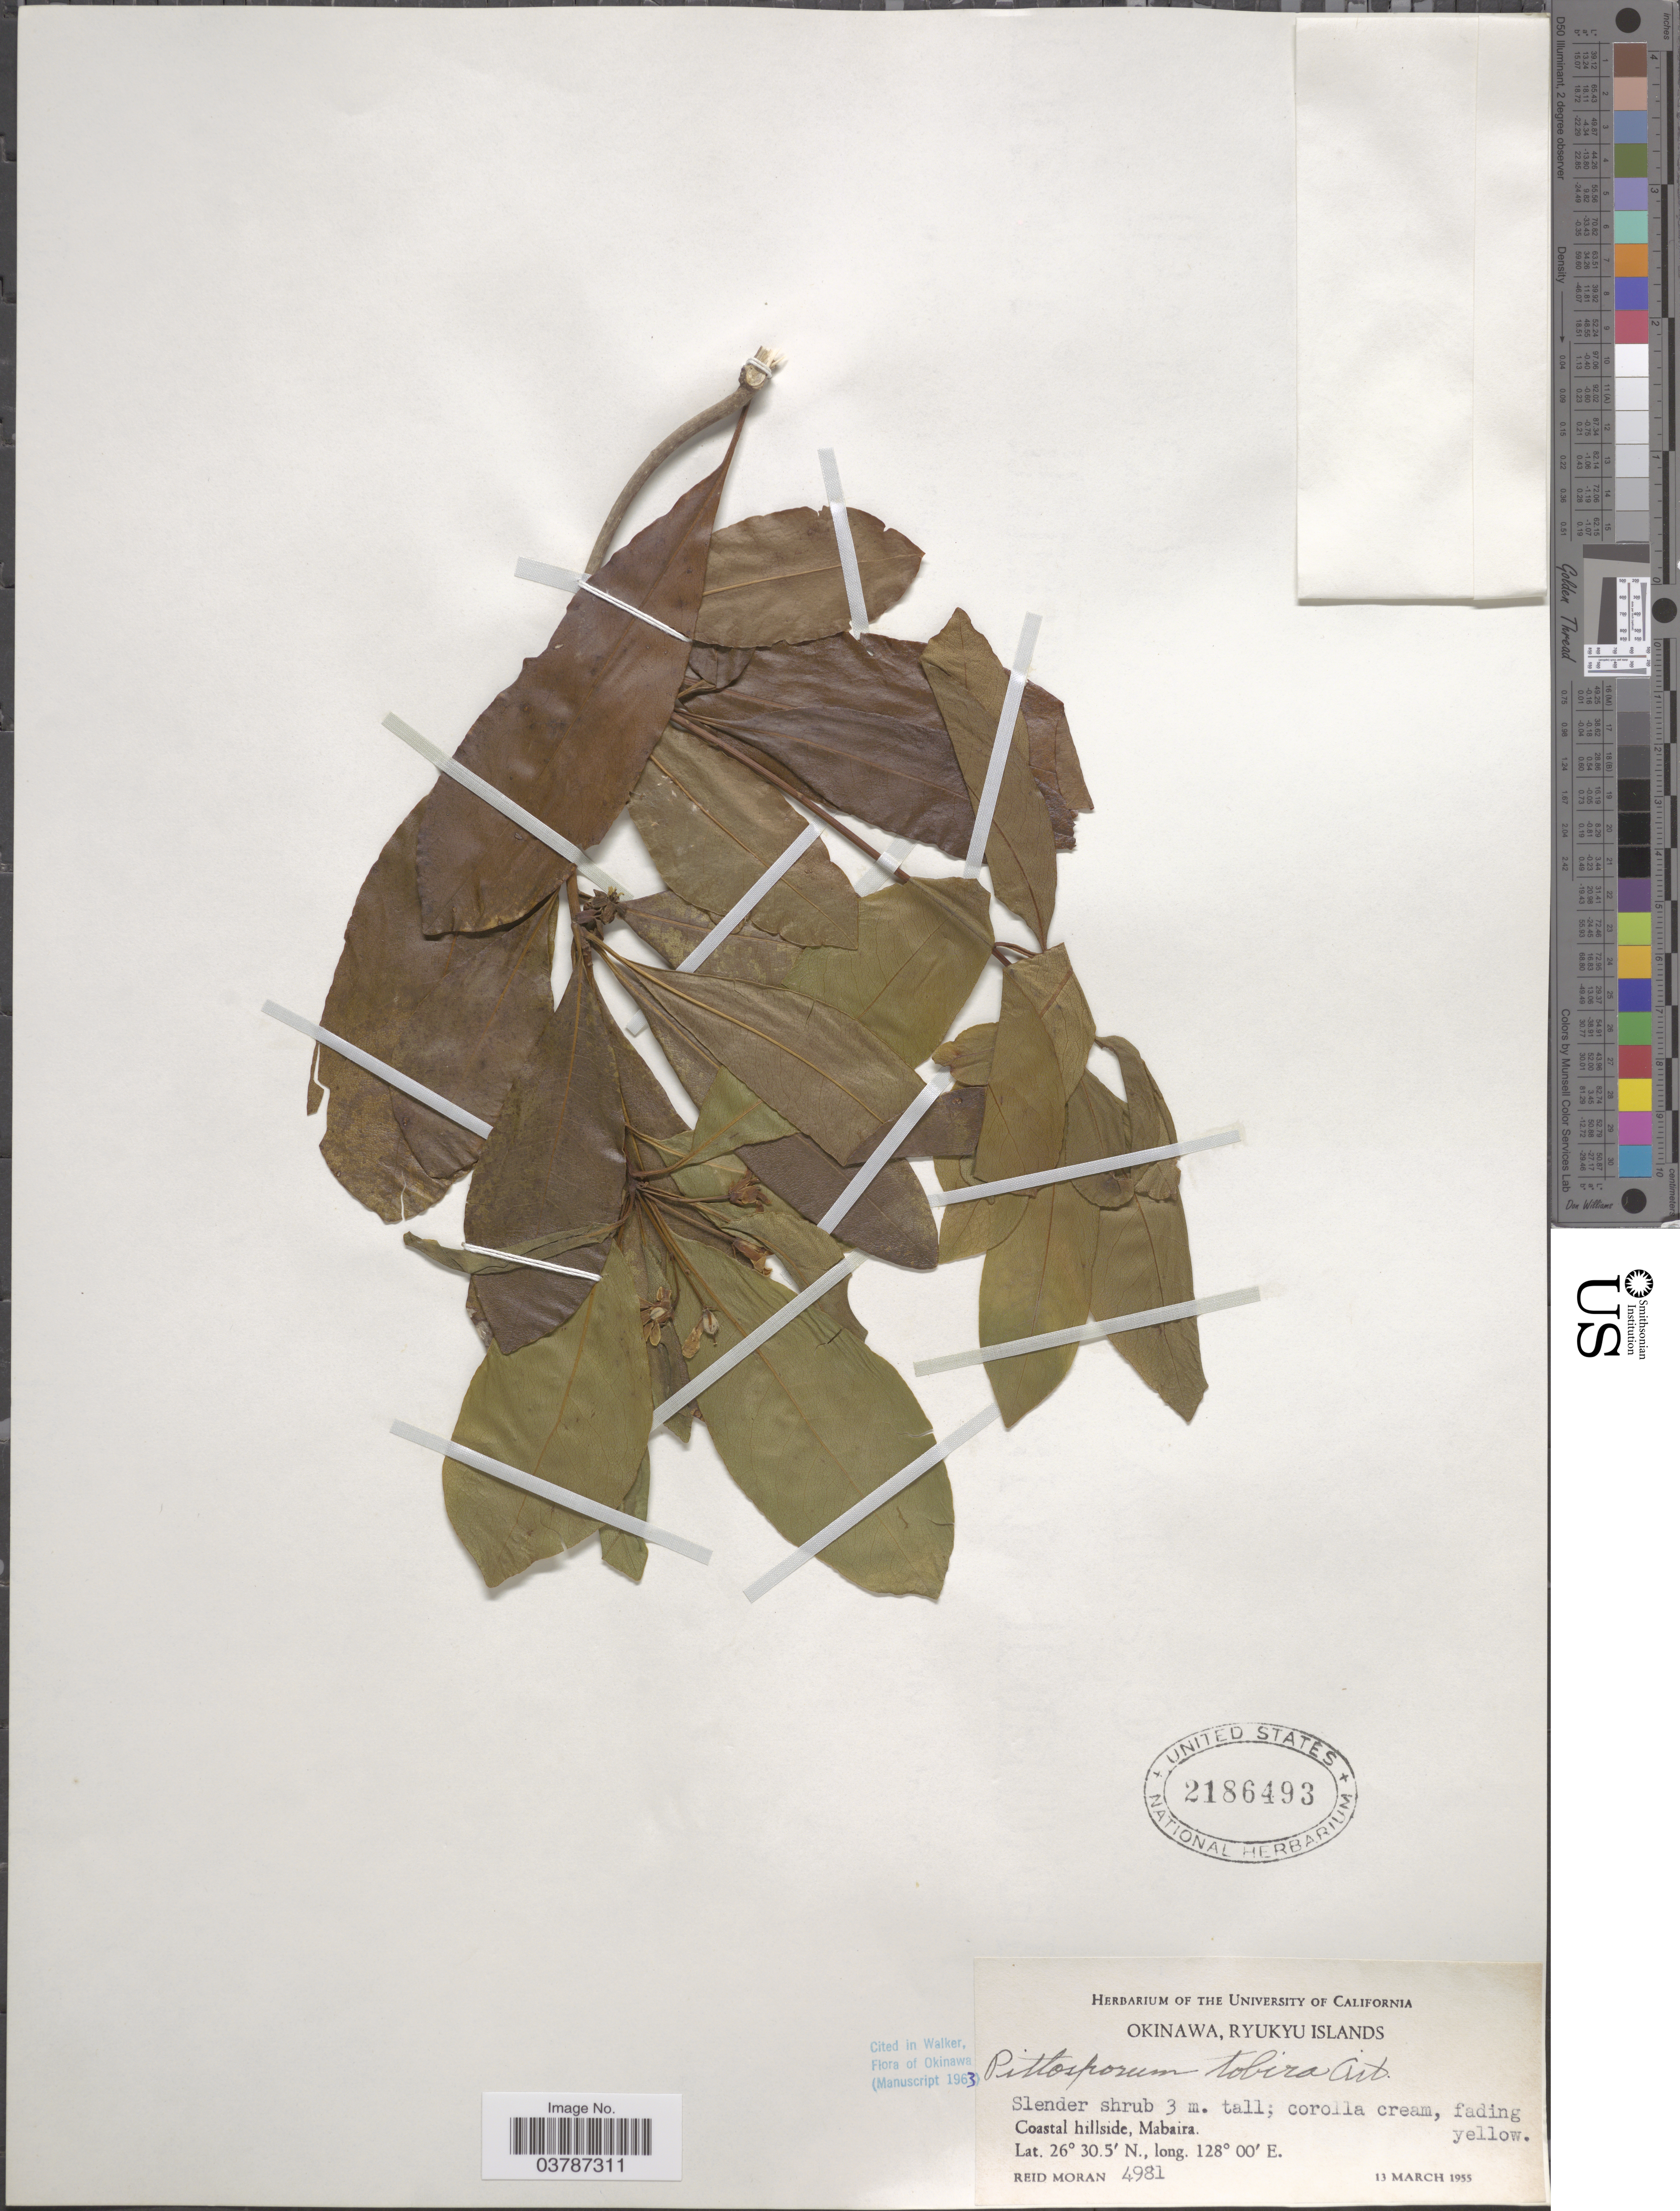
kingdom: Plantae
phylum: Tracheophyta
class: Magnoliopsida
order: Apiales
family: Pittosporaceae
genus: Pittosporum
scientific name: Pittosporum tobira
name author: (Thunb.) W.T. Aiton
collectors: R. Moran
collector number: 4981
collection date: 1955-03-13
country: Japan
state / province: Okinawa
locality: Ryukyu Islands. Coastal hillside, Mabaira.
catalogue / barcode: US 2186493